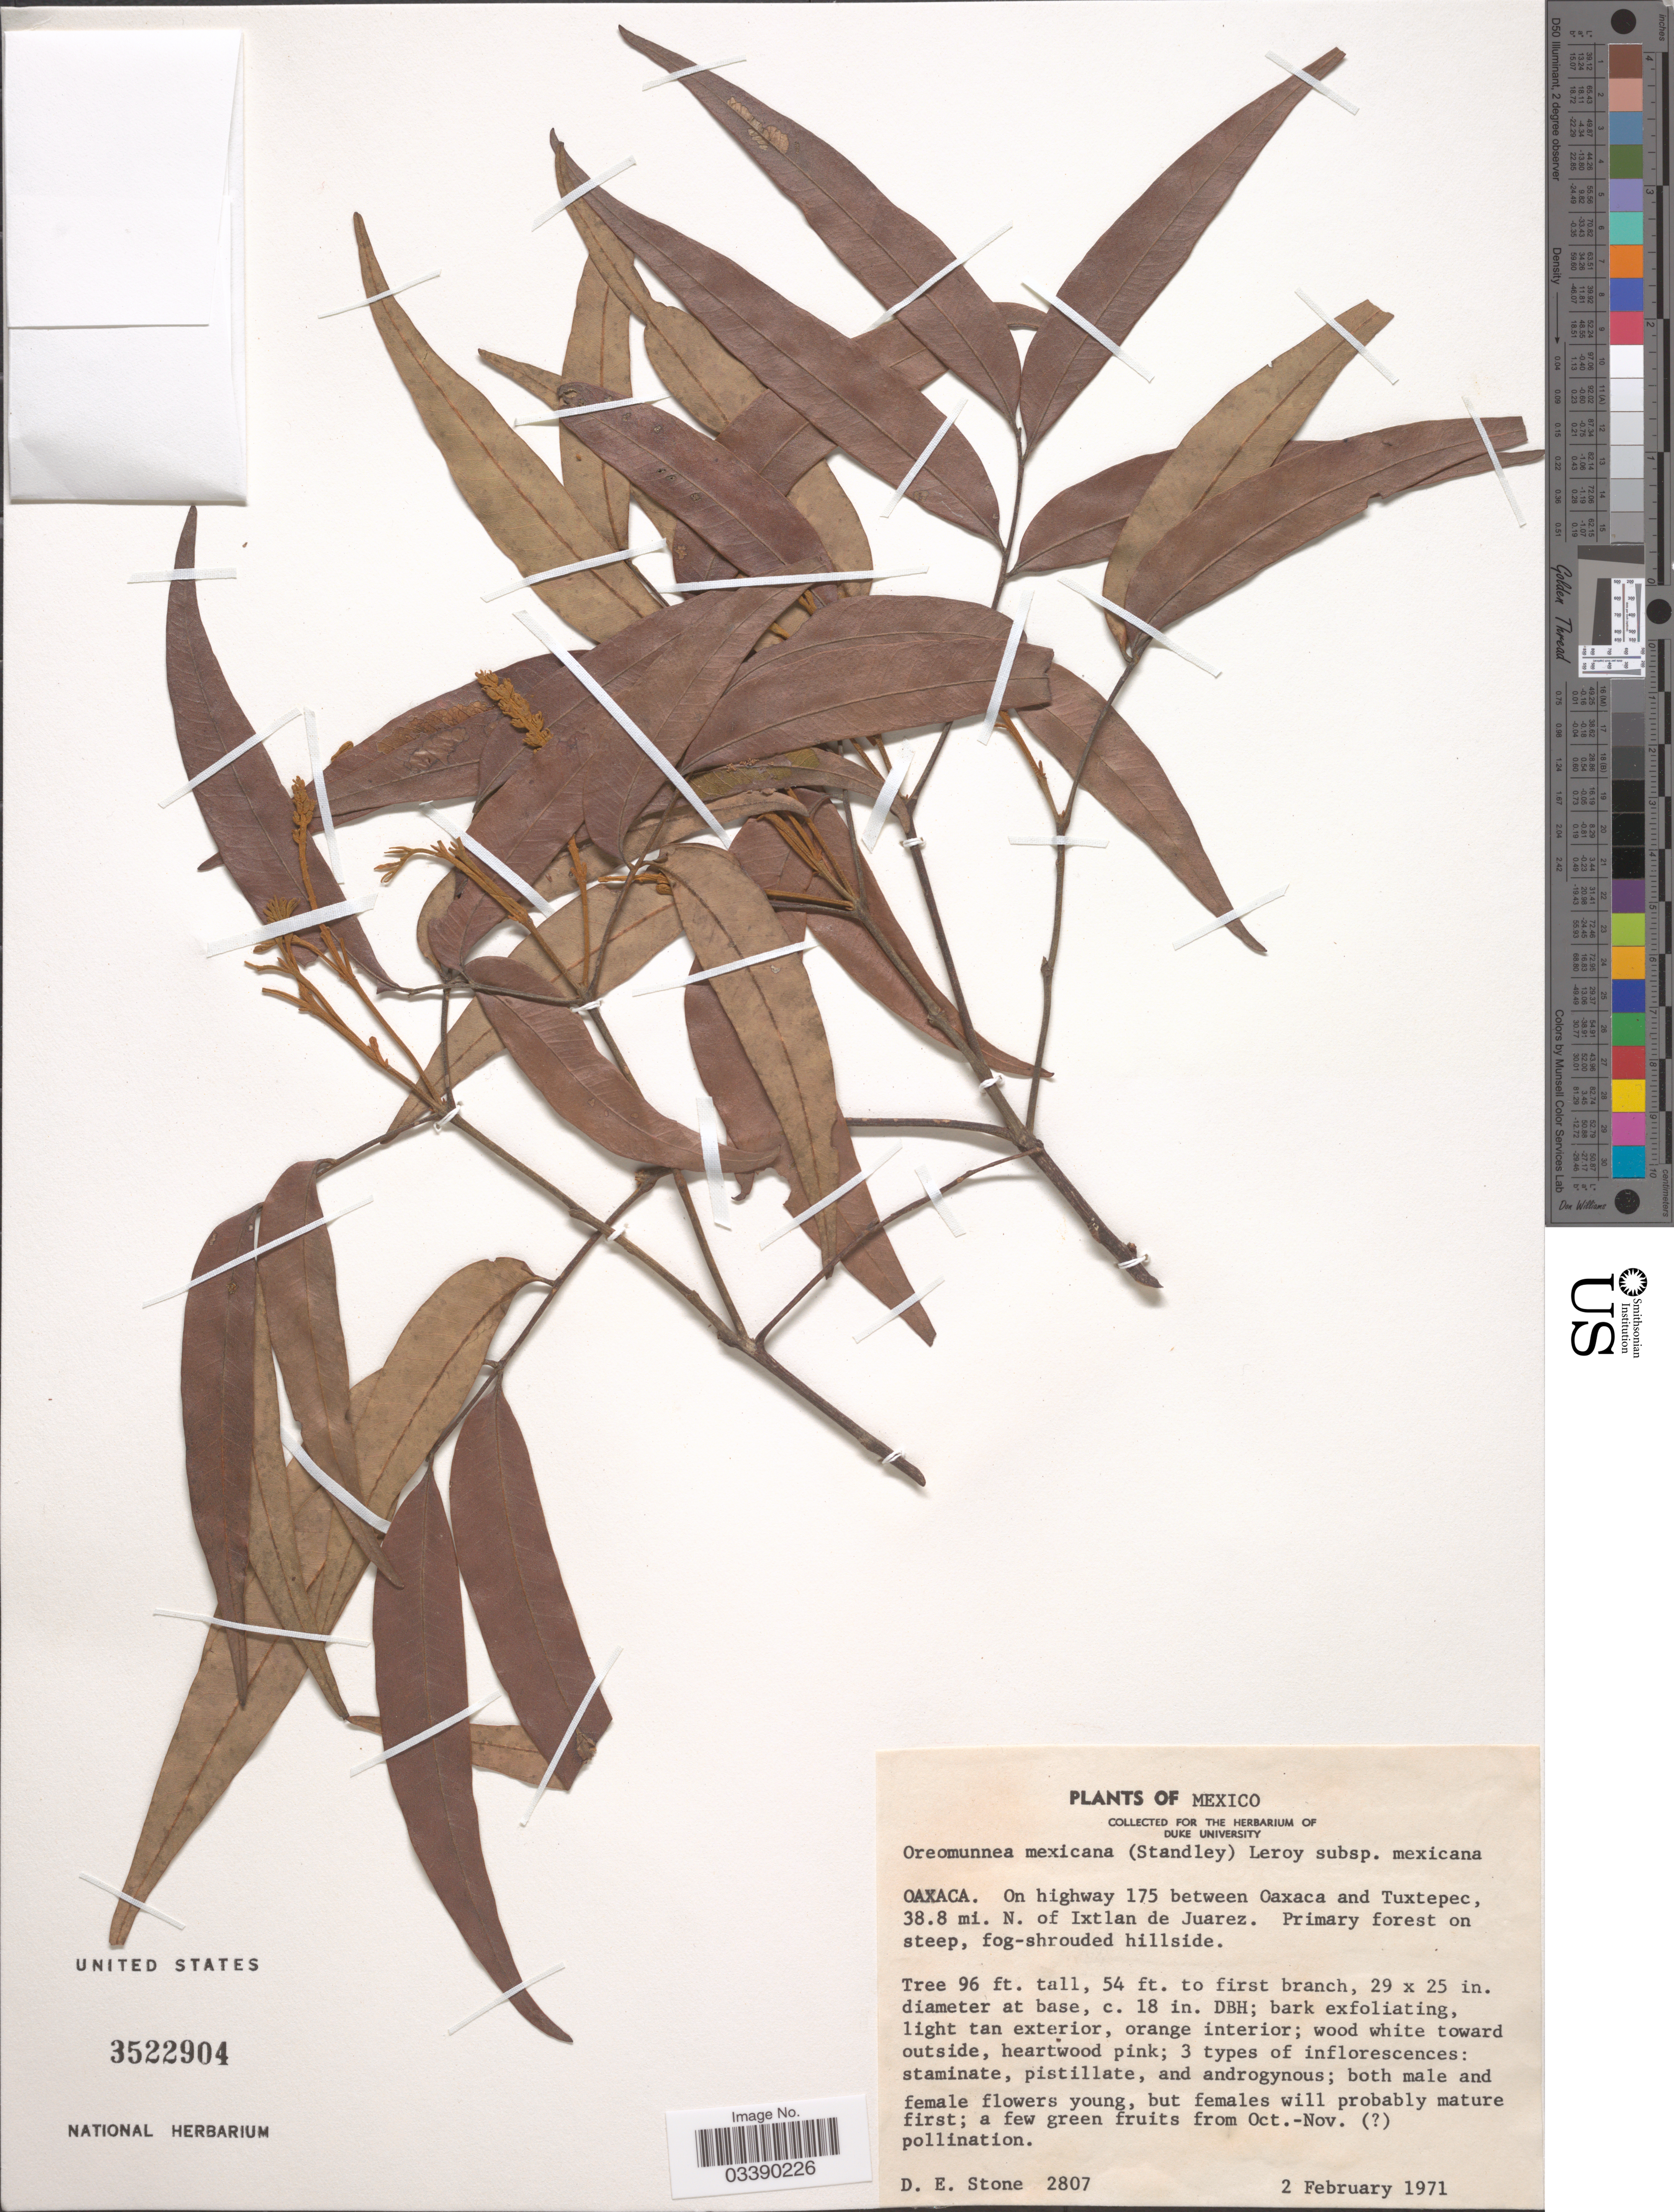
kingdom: Plantae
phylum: Tracheophyta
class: Magnoliopsida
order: Fagales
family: Juglandaceae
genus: Oreomunnea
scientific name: Oreomunnea mexicana subsp. mexicana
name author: (Standl.) J.-F. Leroy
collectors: D. E. Stone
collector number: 2807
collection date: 1971-02-02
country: Mexico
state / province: Oaxaca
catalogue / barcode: US 3522904